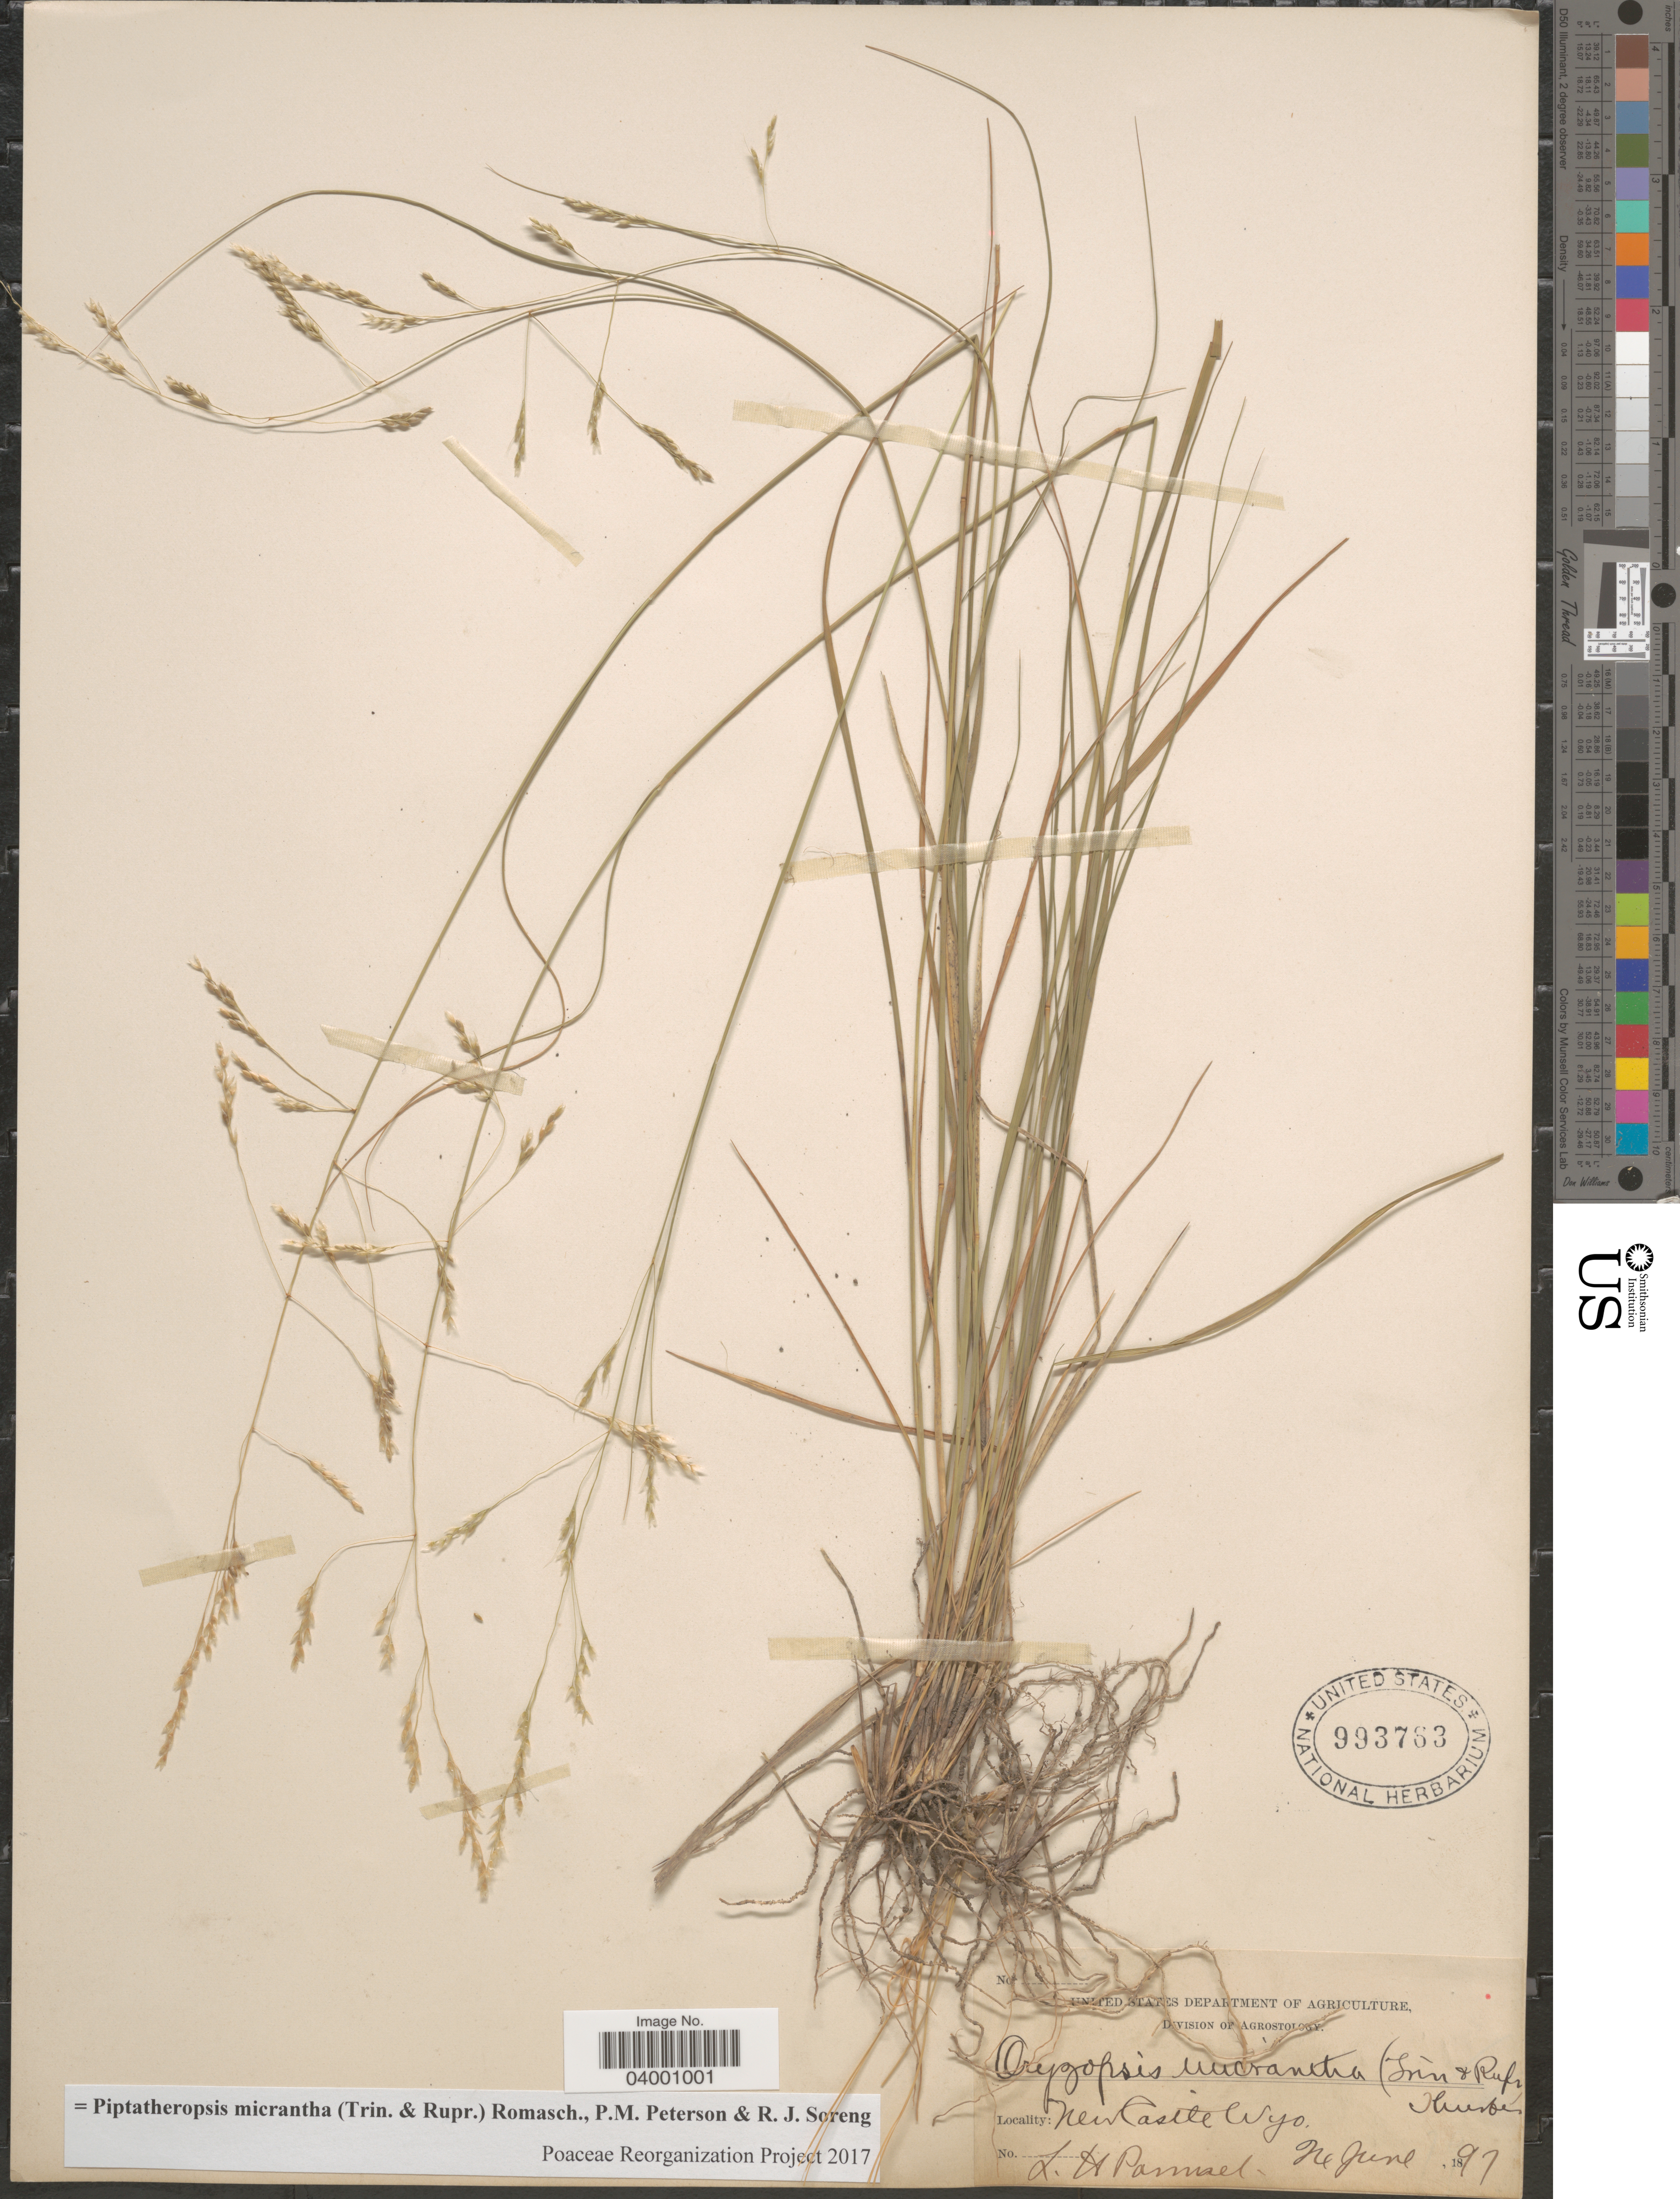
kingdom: Plantae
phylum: Tracheophyta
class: Liliopsida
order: Poales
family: Poaceae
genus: Piptatheropsis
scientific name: Piptatheropsis micrantha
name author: (Trin. & Rupr.) Romasch.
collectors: L. Pammel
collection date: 1897-06-02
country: United States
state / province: Wyoming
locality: New Castle.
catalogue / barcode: US 993763